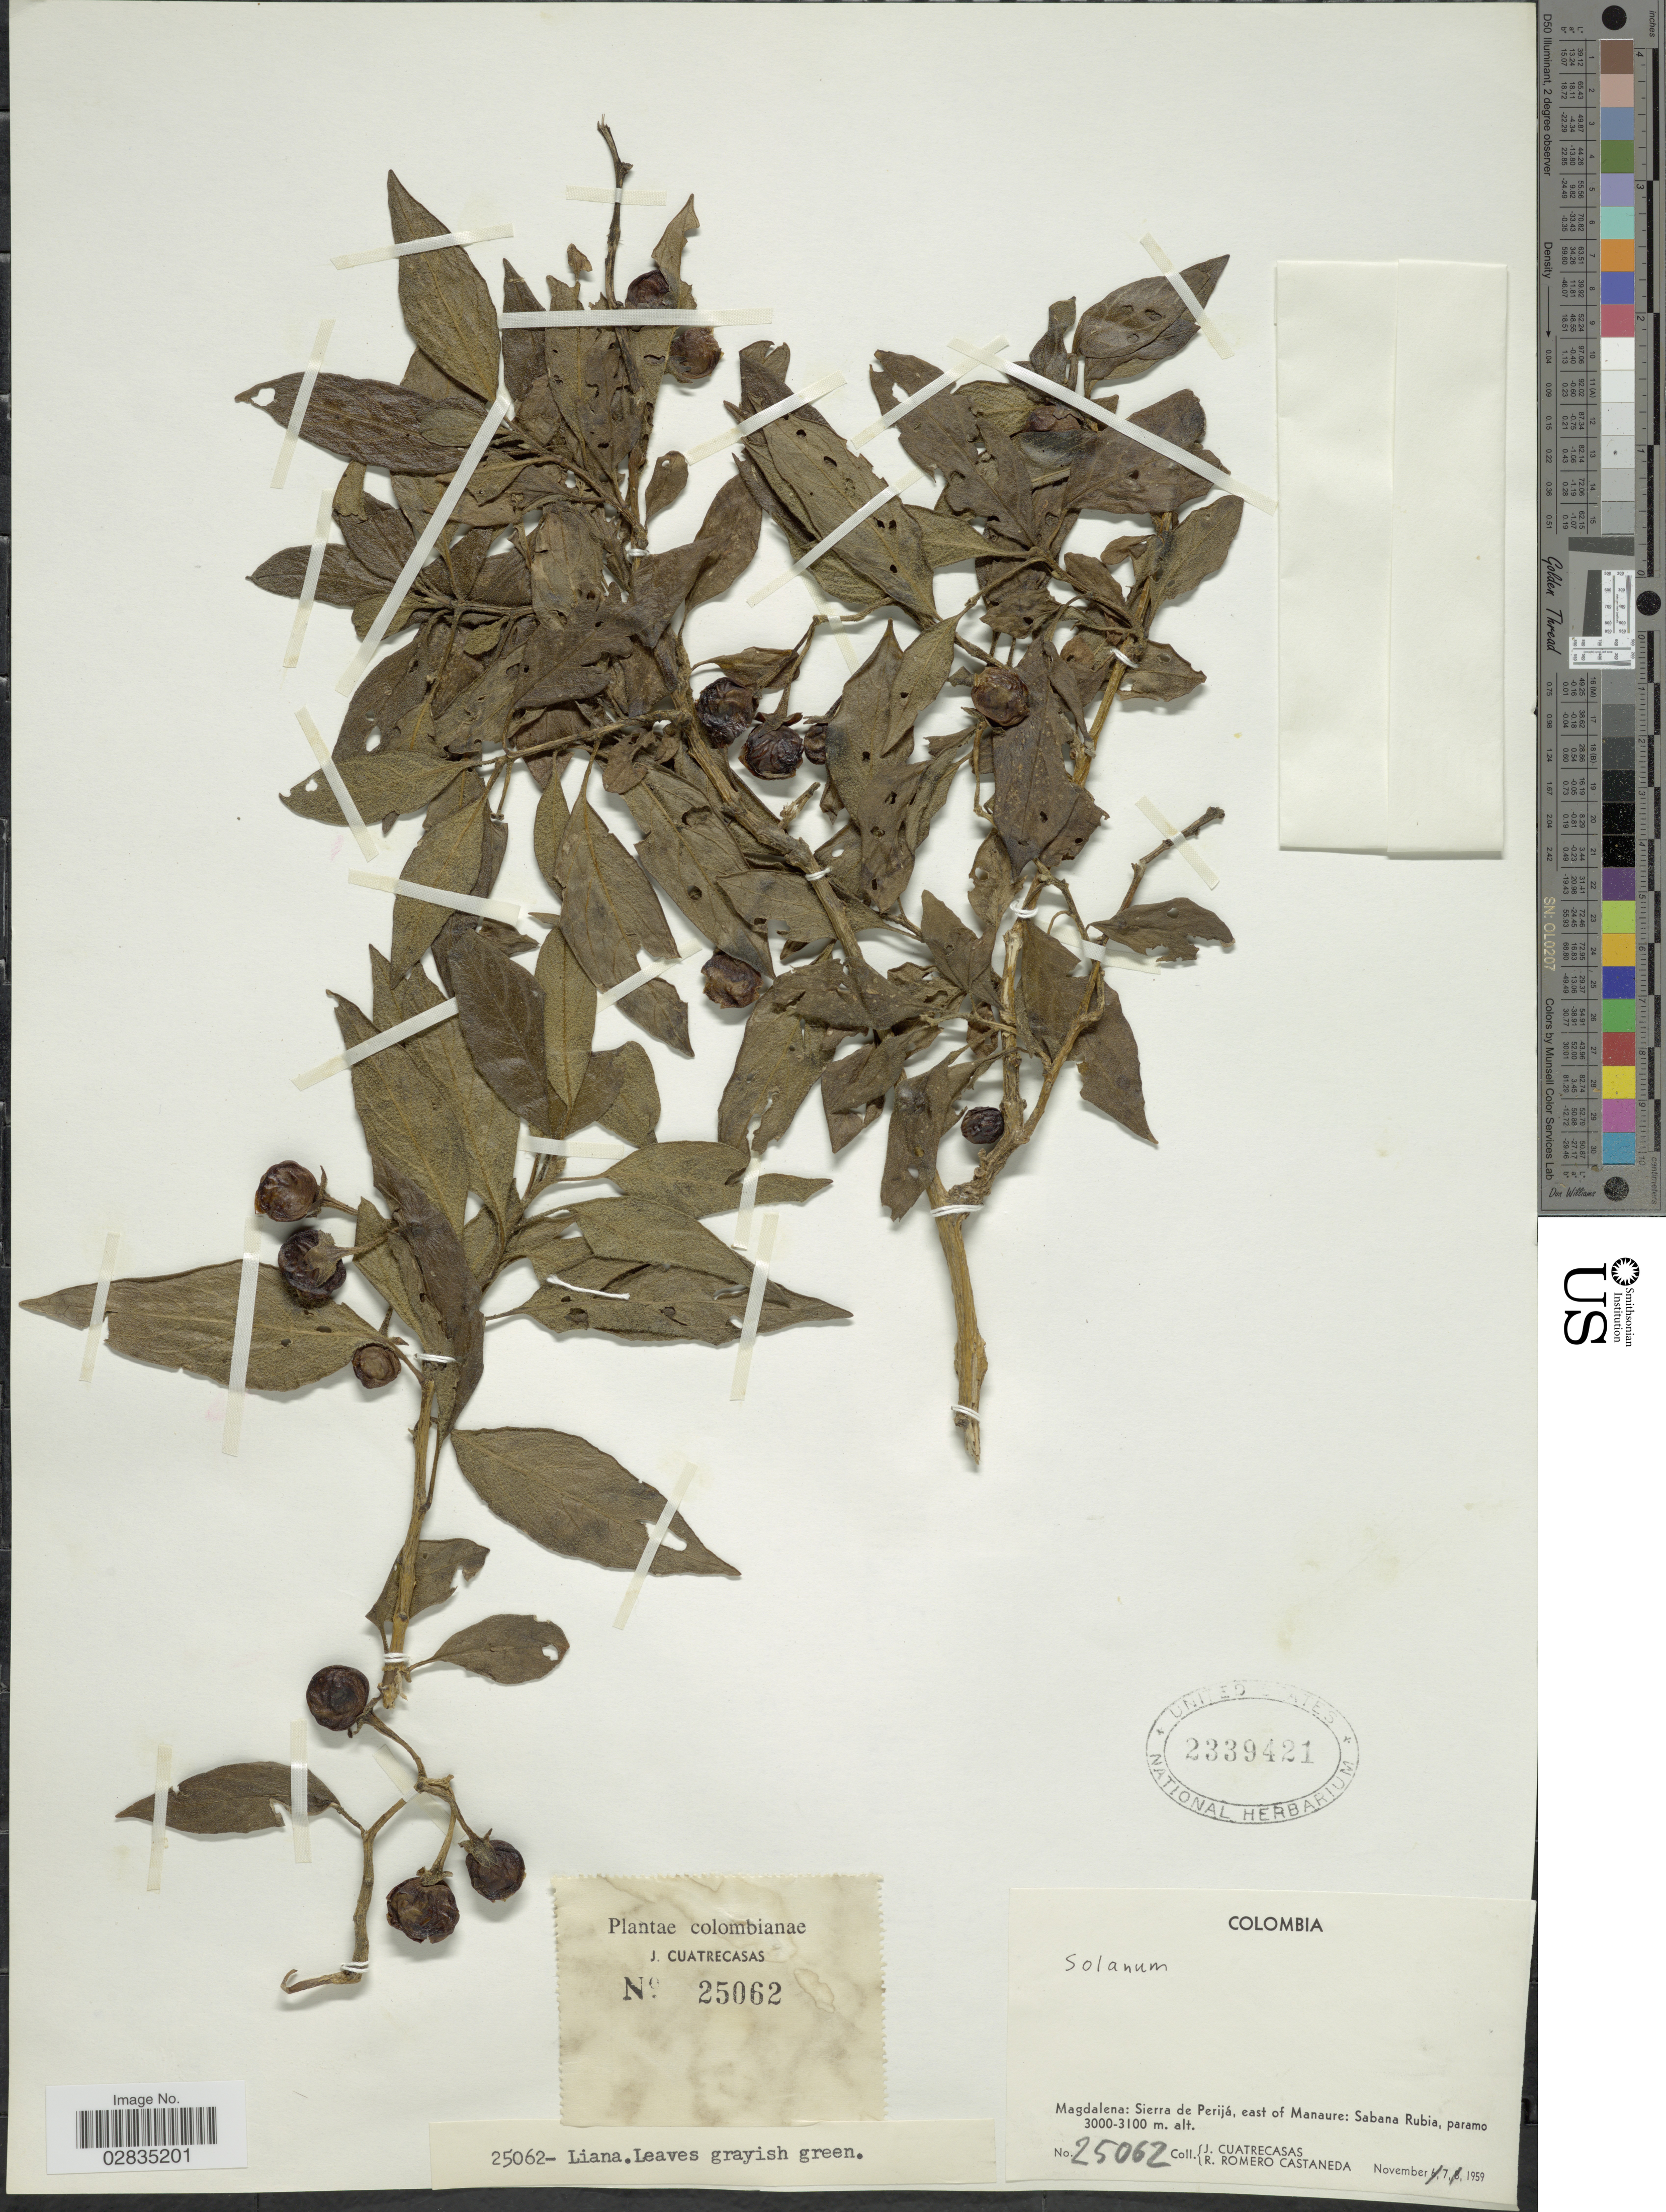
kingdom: Plantae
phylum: Tracheophyta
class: Magnoliopsida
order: Solanales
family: Solanaceae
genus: Solanum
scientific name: Solanum dichroandrum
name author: Dunal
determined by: Knapp, S. D.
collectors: J. Cuatrecasas & R. Romero Castañeda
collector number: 25062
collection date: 1959-11-07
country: Colombia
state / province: Magdalena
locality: Sierra de Perijá, east of Manaure: Sabana Rubia.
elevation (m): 3000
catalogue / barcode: US 2339421